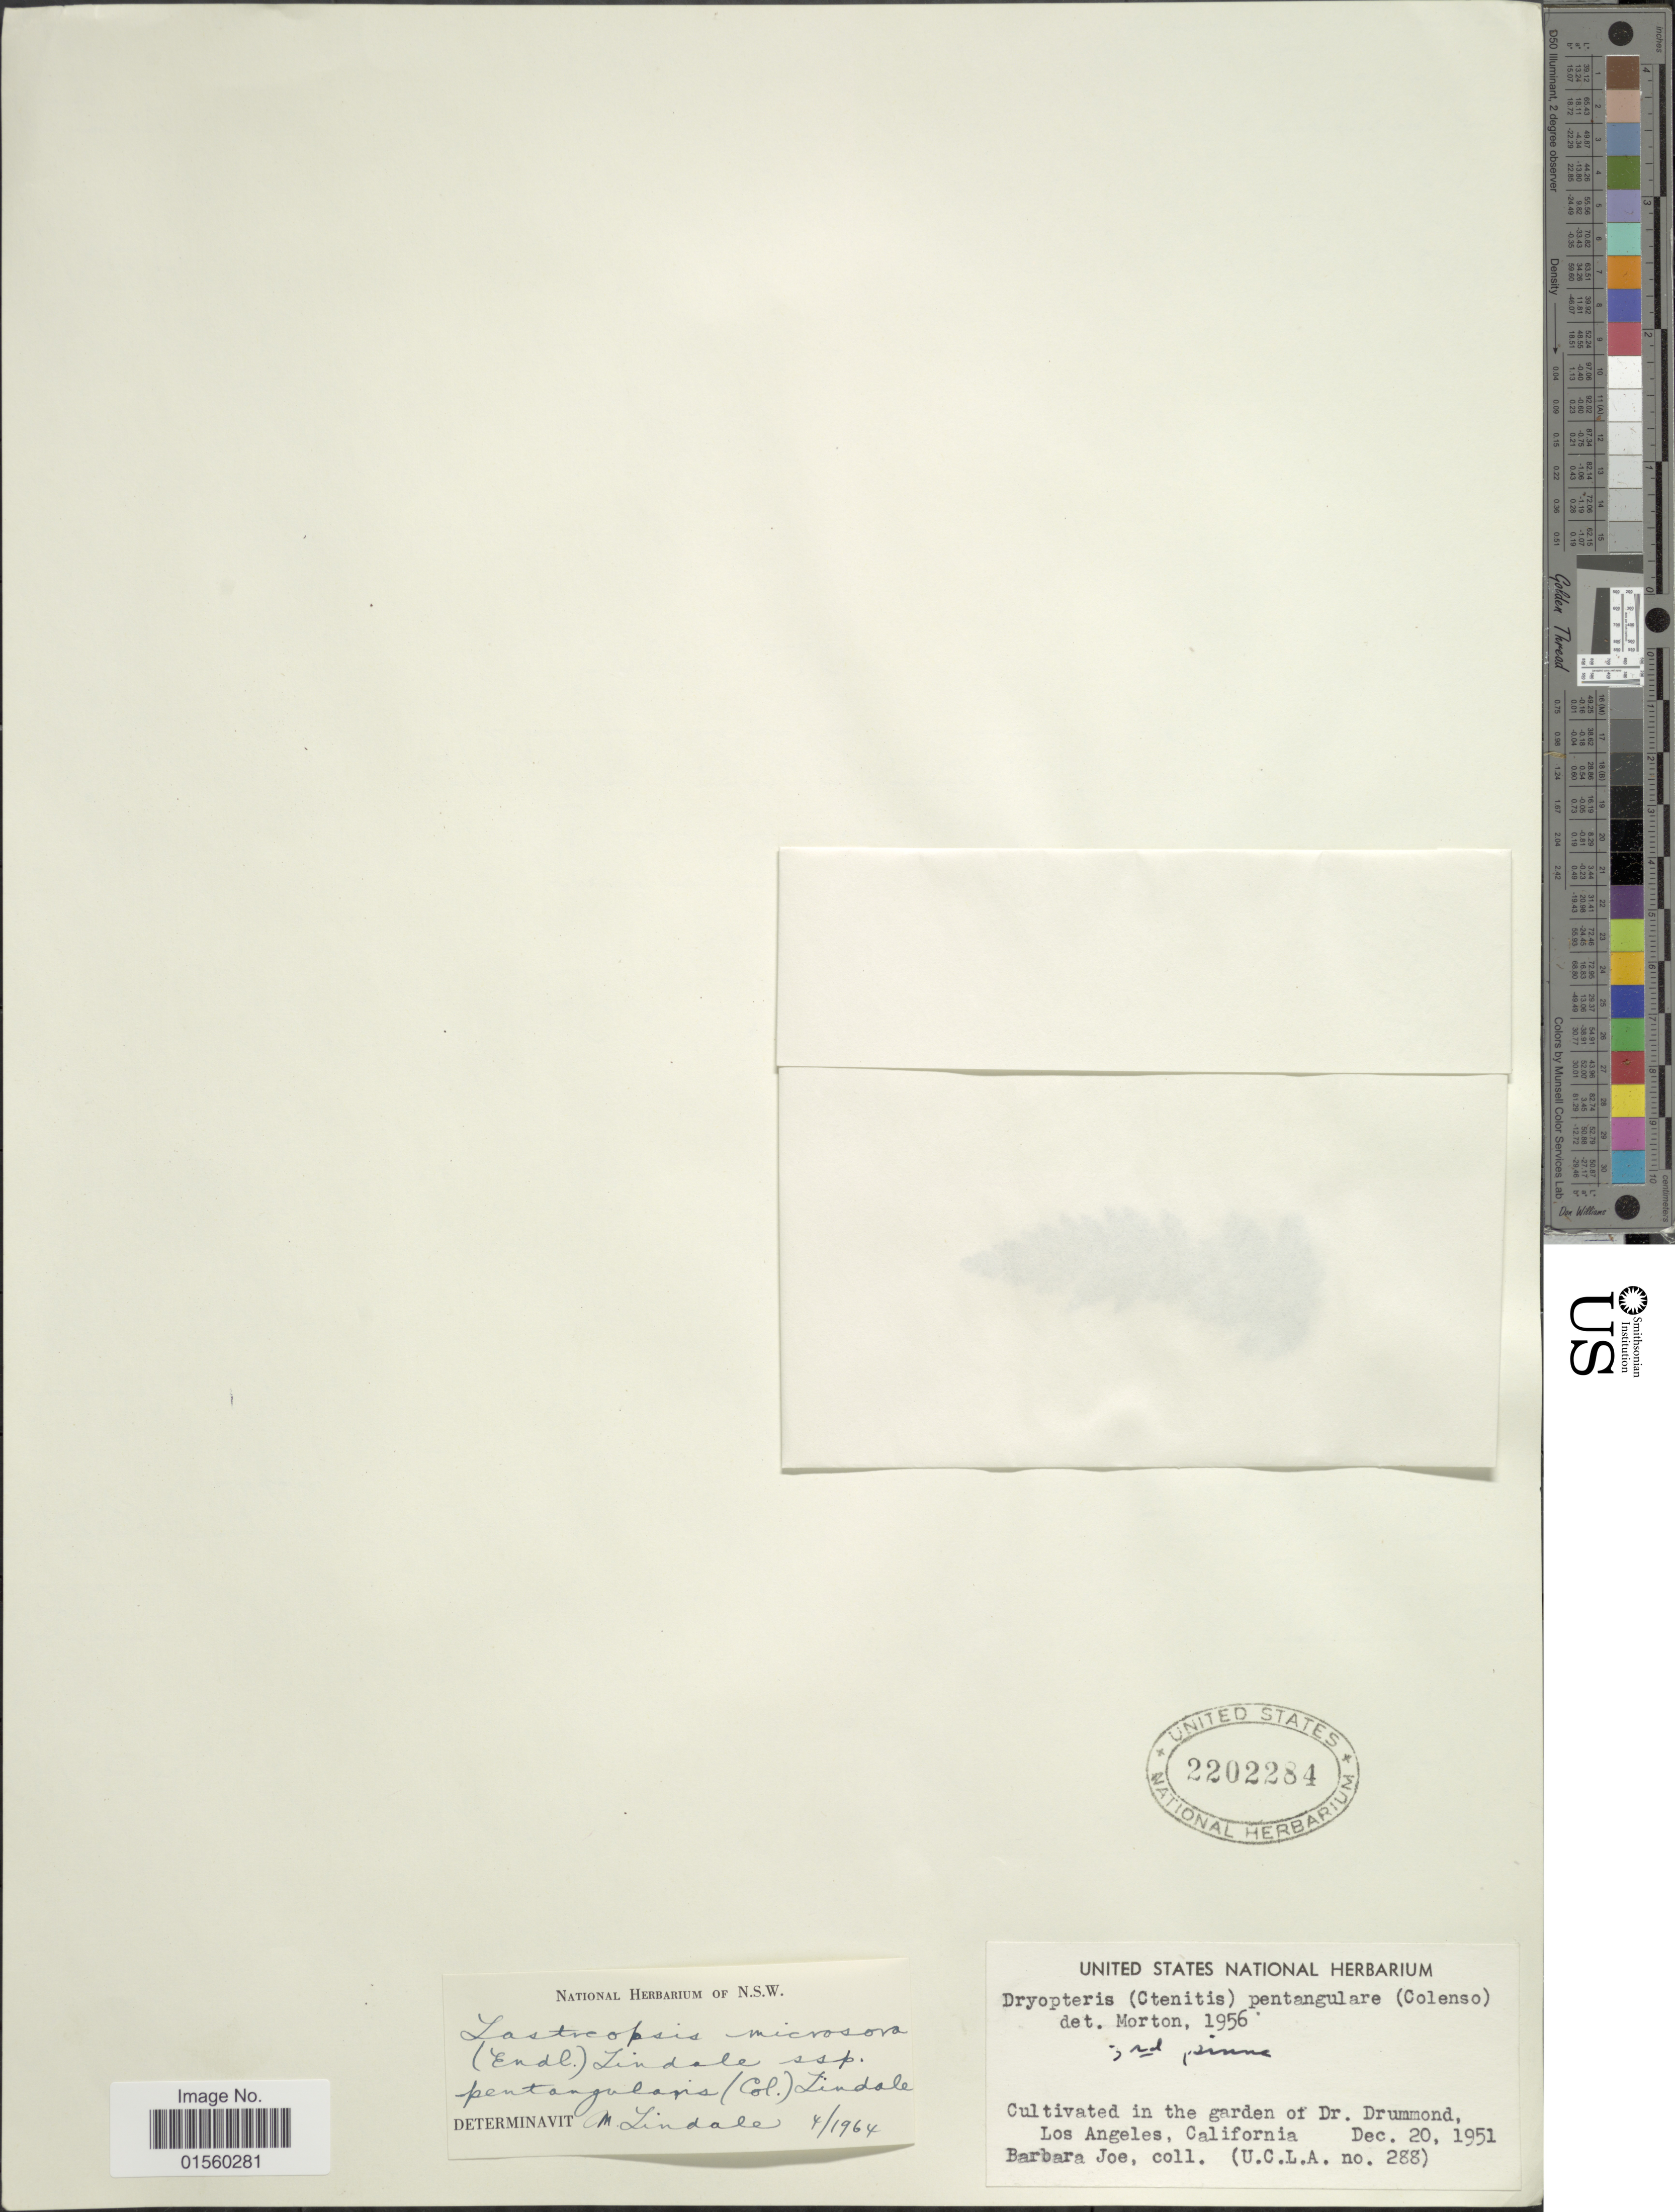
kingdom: Plantae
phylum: Tracheophyta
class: Polypodiopsida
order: Polypodiales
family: Dryopteridaceae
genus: Parapolystichum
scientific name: Parapolystichum microsorum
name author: (Endl.) Labiak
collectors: B. Joe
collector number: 288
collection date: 1951-12-20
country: United States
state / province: California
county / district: Los Angeles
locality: In the garden of Dr. Drummond, Los Angeles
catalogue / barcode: US 2202284